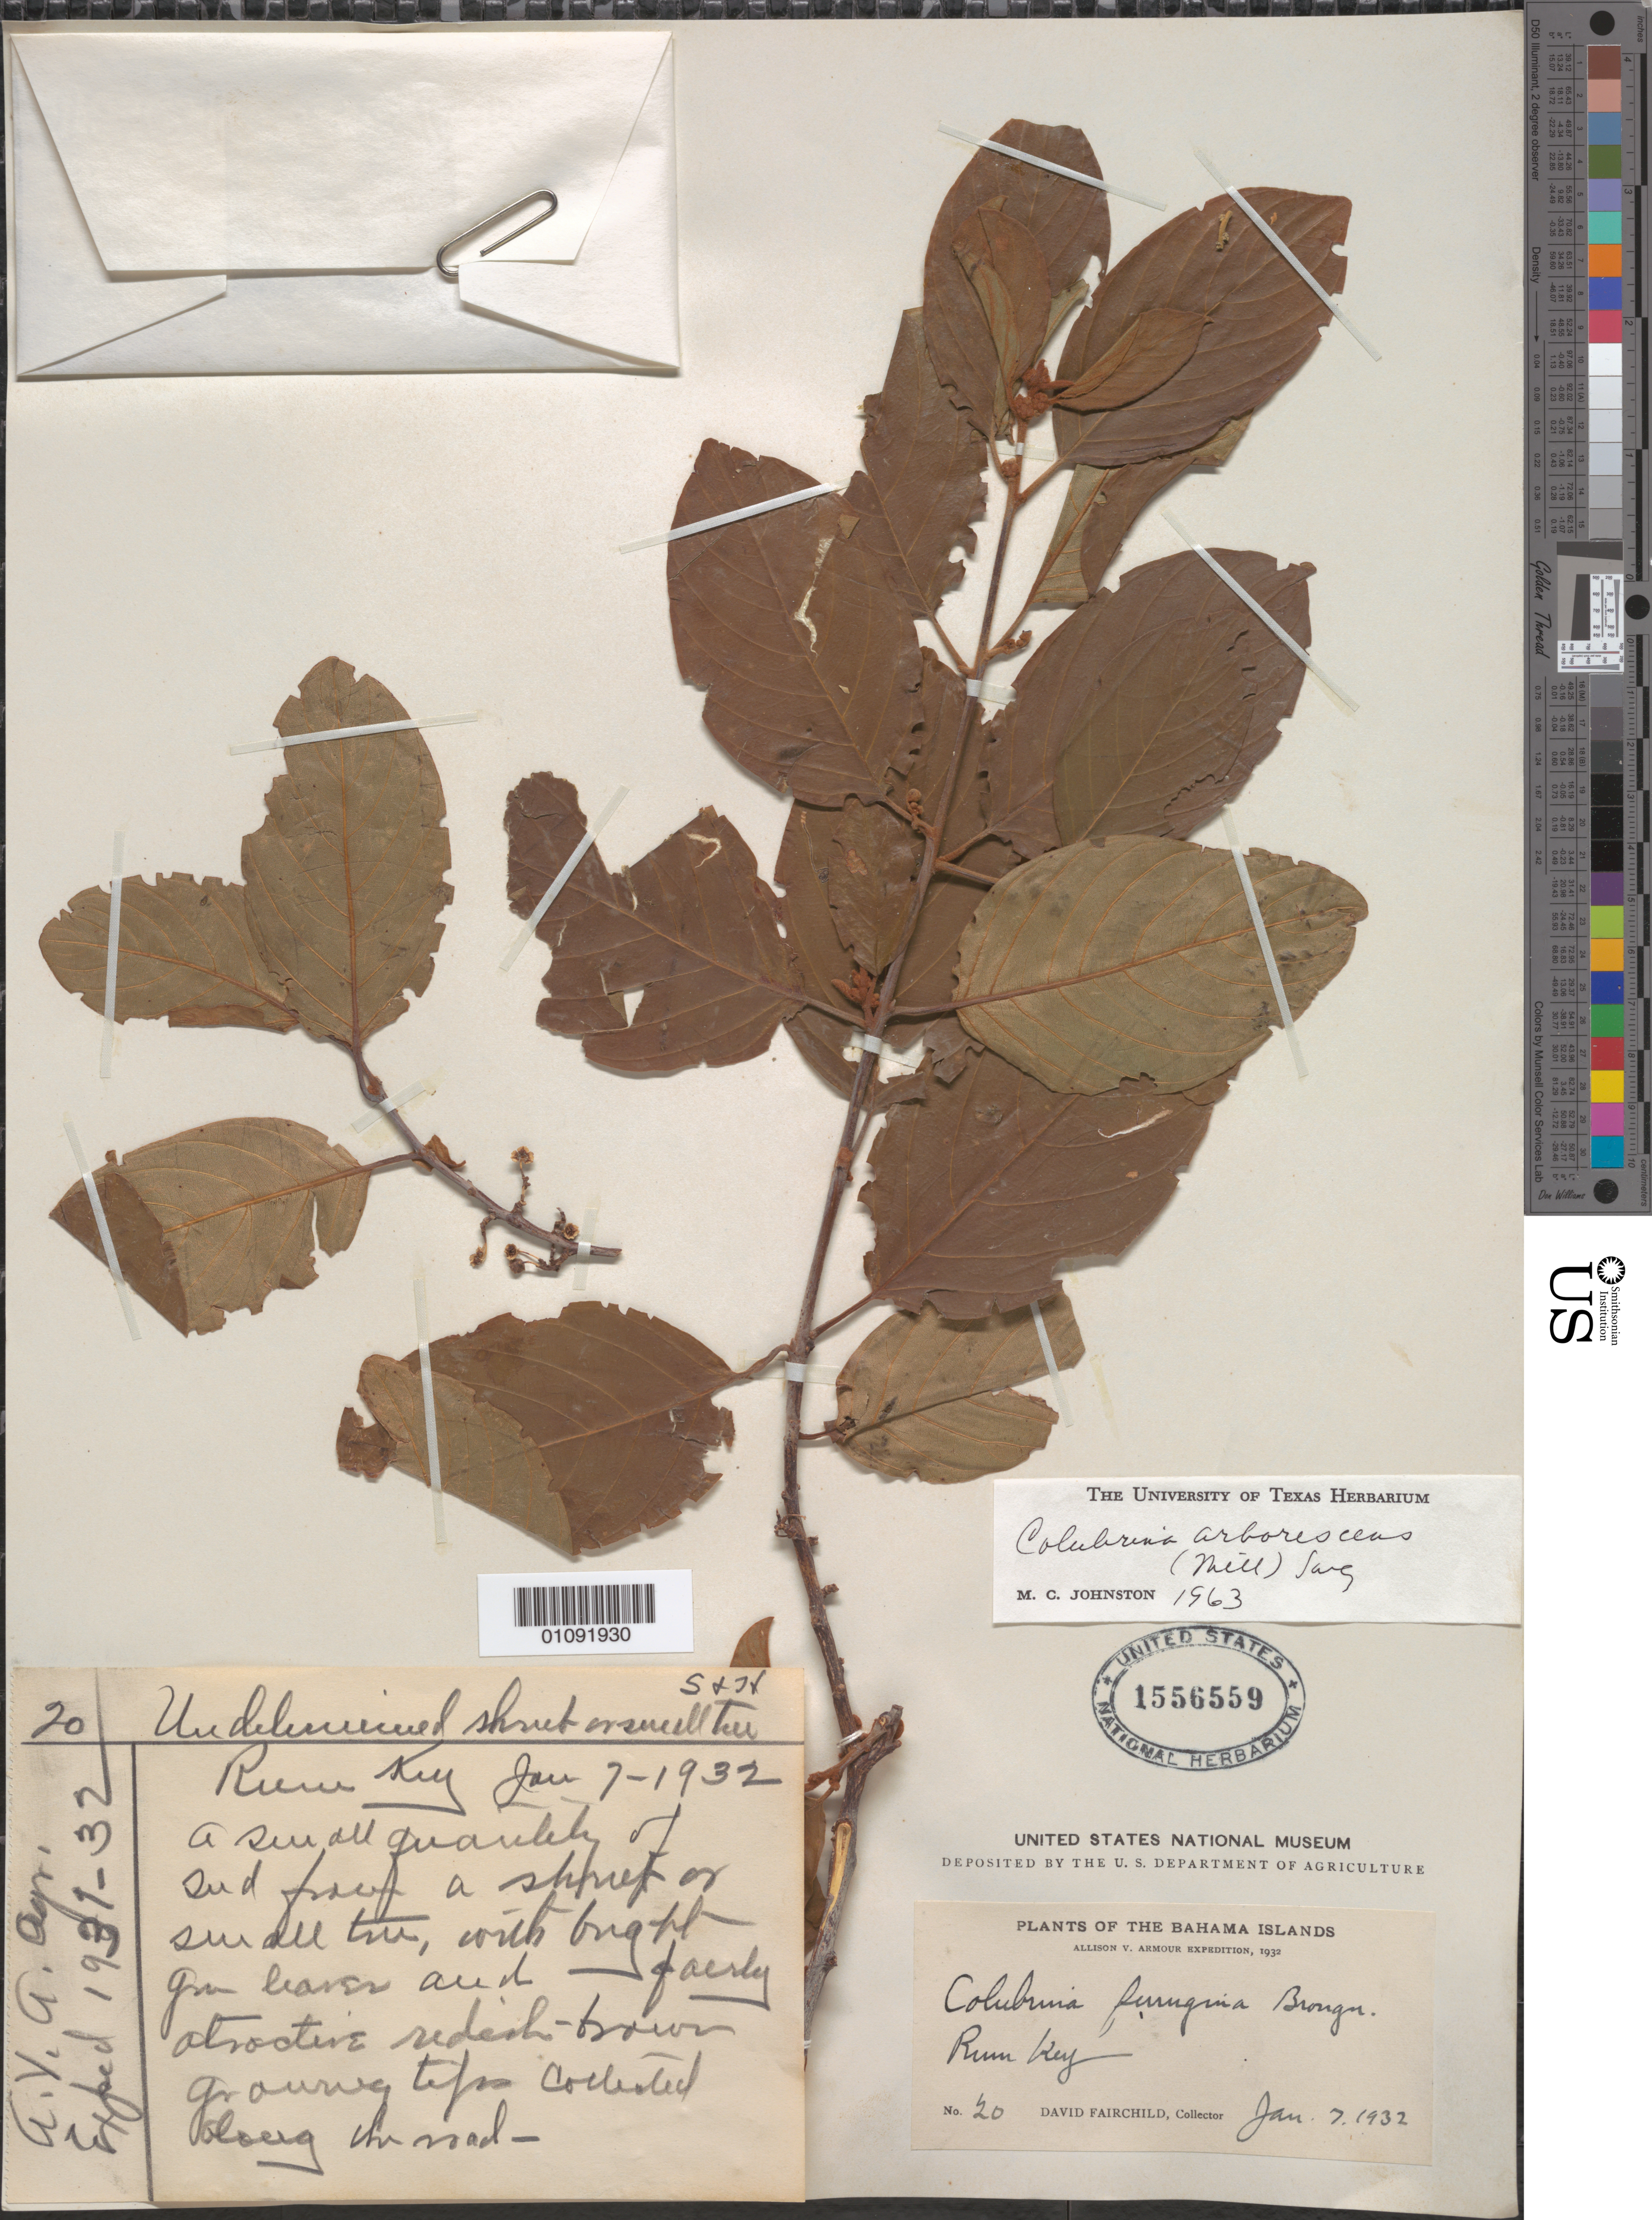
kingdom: Plantae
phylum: Tracheophyta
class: Magnoliopsida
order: Rosales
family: Rhamnaceae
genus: Colubrina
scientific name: Colubrina arborescens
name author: (Mill.) Sarg.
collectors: D. Fairchild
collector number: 20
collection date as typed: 07 Jan 1932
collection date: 1932-01-07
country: Bahamas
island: Rum Cay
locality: Rum Key. collected along SW road.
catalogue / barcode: US 1556559